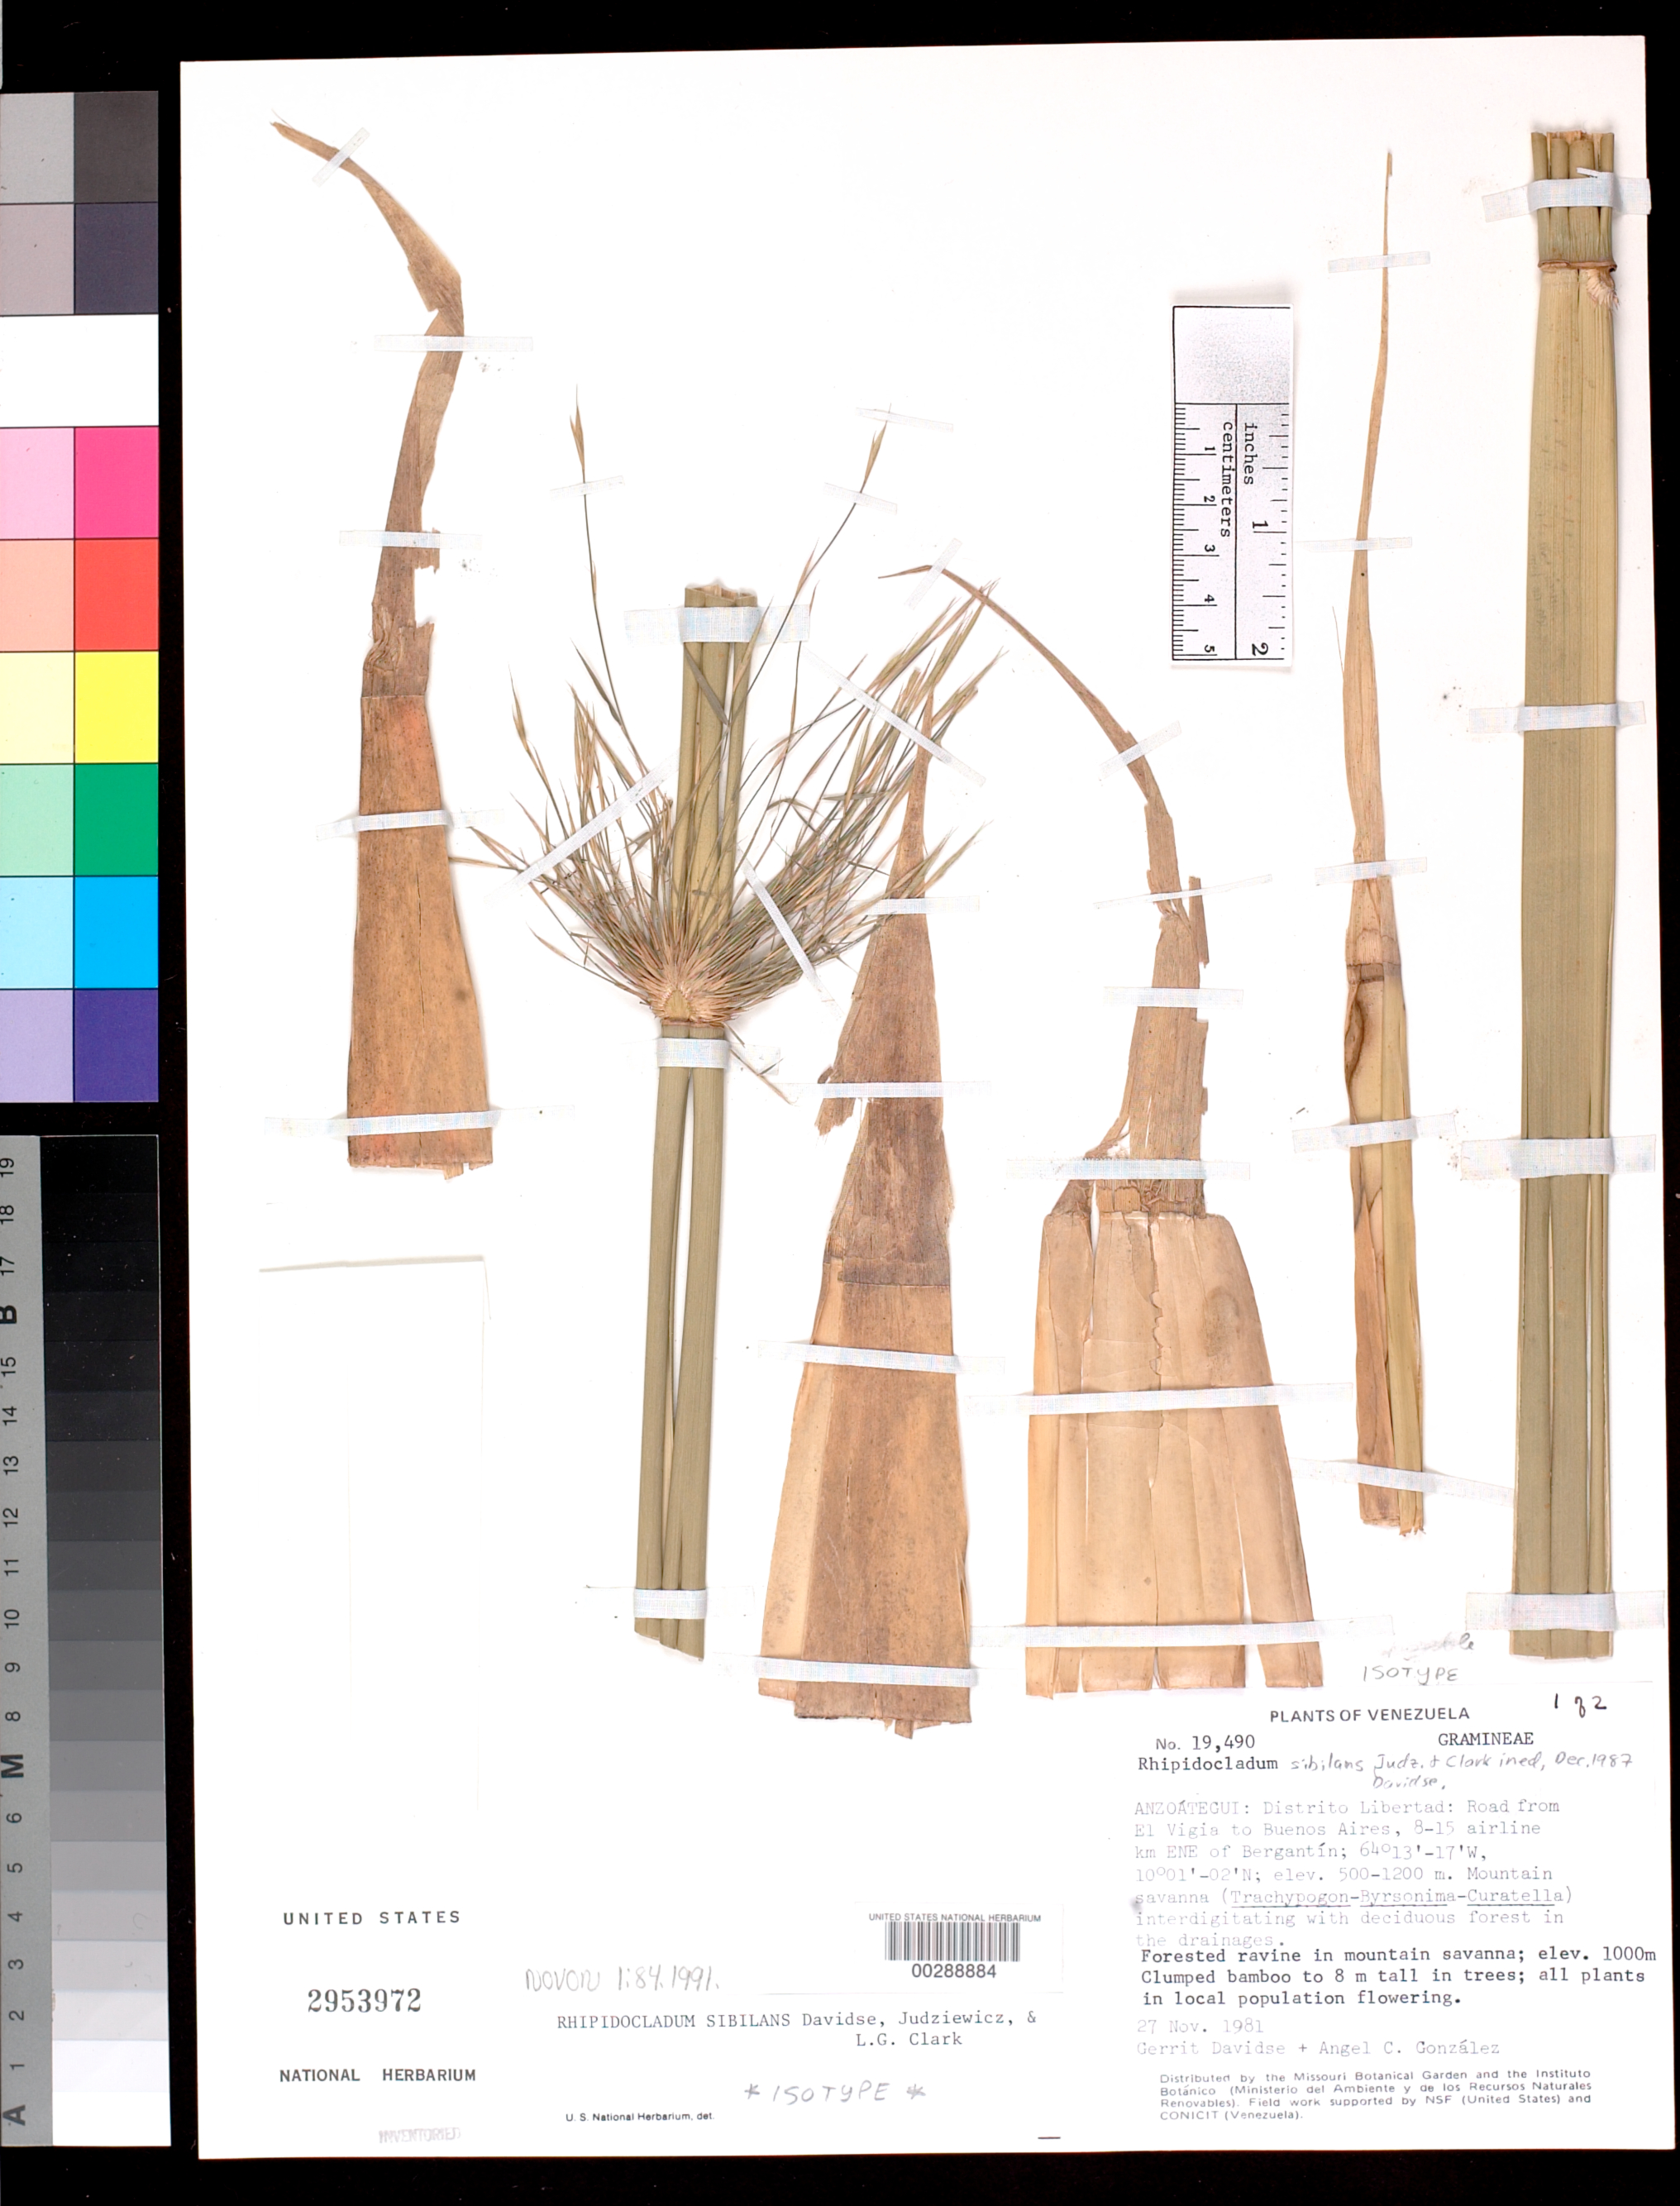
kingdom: Plantae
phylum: Tracheophyta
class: Liliopsida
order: Poales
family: Poaceae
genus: Rhipidocladum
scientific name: Rhipidocladum sibilans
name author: Judz. & L.G. Clark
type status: Isotype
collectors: G. Davidse & A. C. González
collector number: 19490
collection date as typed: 27 Nov 1981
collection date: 1981-11-27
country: Venezuela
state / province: Anzoategui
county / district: Libertad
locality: Road from El Vigia to Buenos Aires, 8-15 airline km ENE of Bergantin.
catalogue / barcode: US 2953972